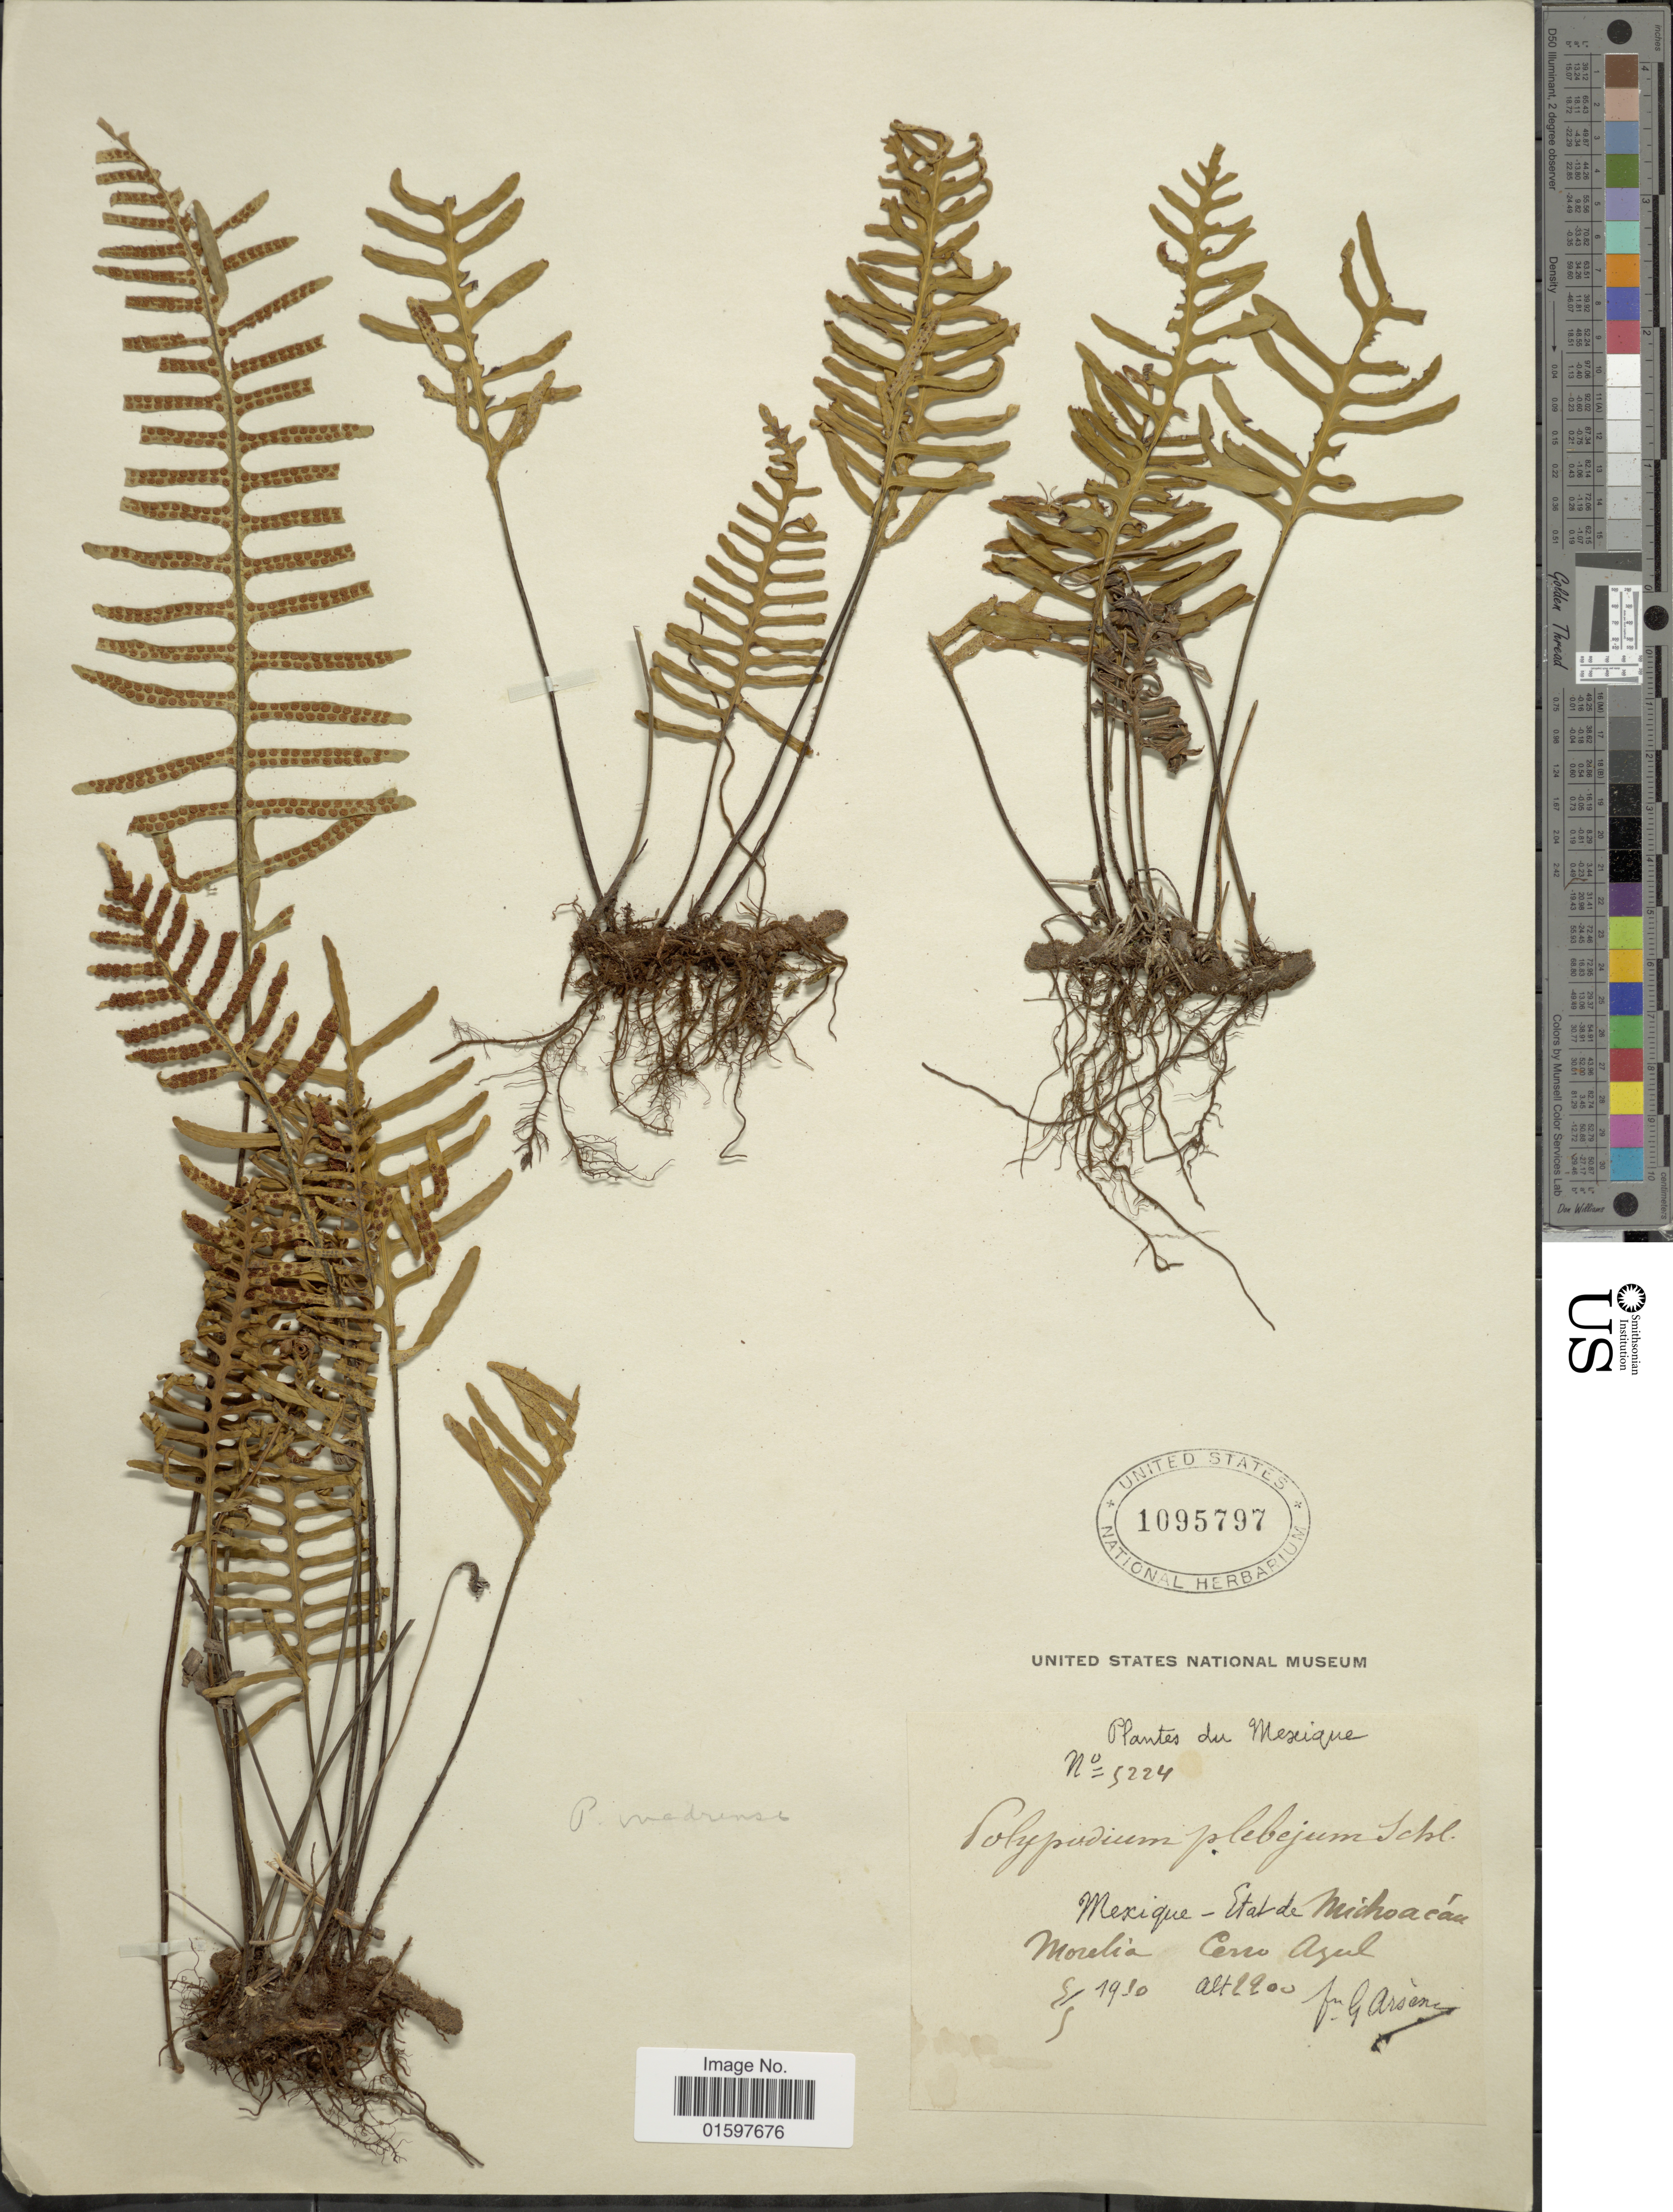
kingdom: Plantae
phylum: Tracheophyta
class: Polypodiopsida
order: Polypodiales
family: Polypodiaceae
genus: Pleopeltis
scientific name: Pleopeltis madrense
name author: (J. Sm.) A.R. Sm. & Tejero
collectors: Bro. G. Arsène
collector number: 5224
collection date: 1930-09-09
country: Mexico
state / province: Michoacán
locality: Morelia, Cerro Azul.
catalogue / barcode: US 1095797